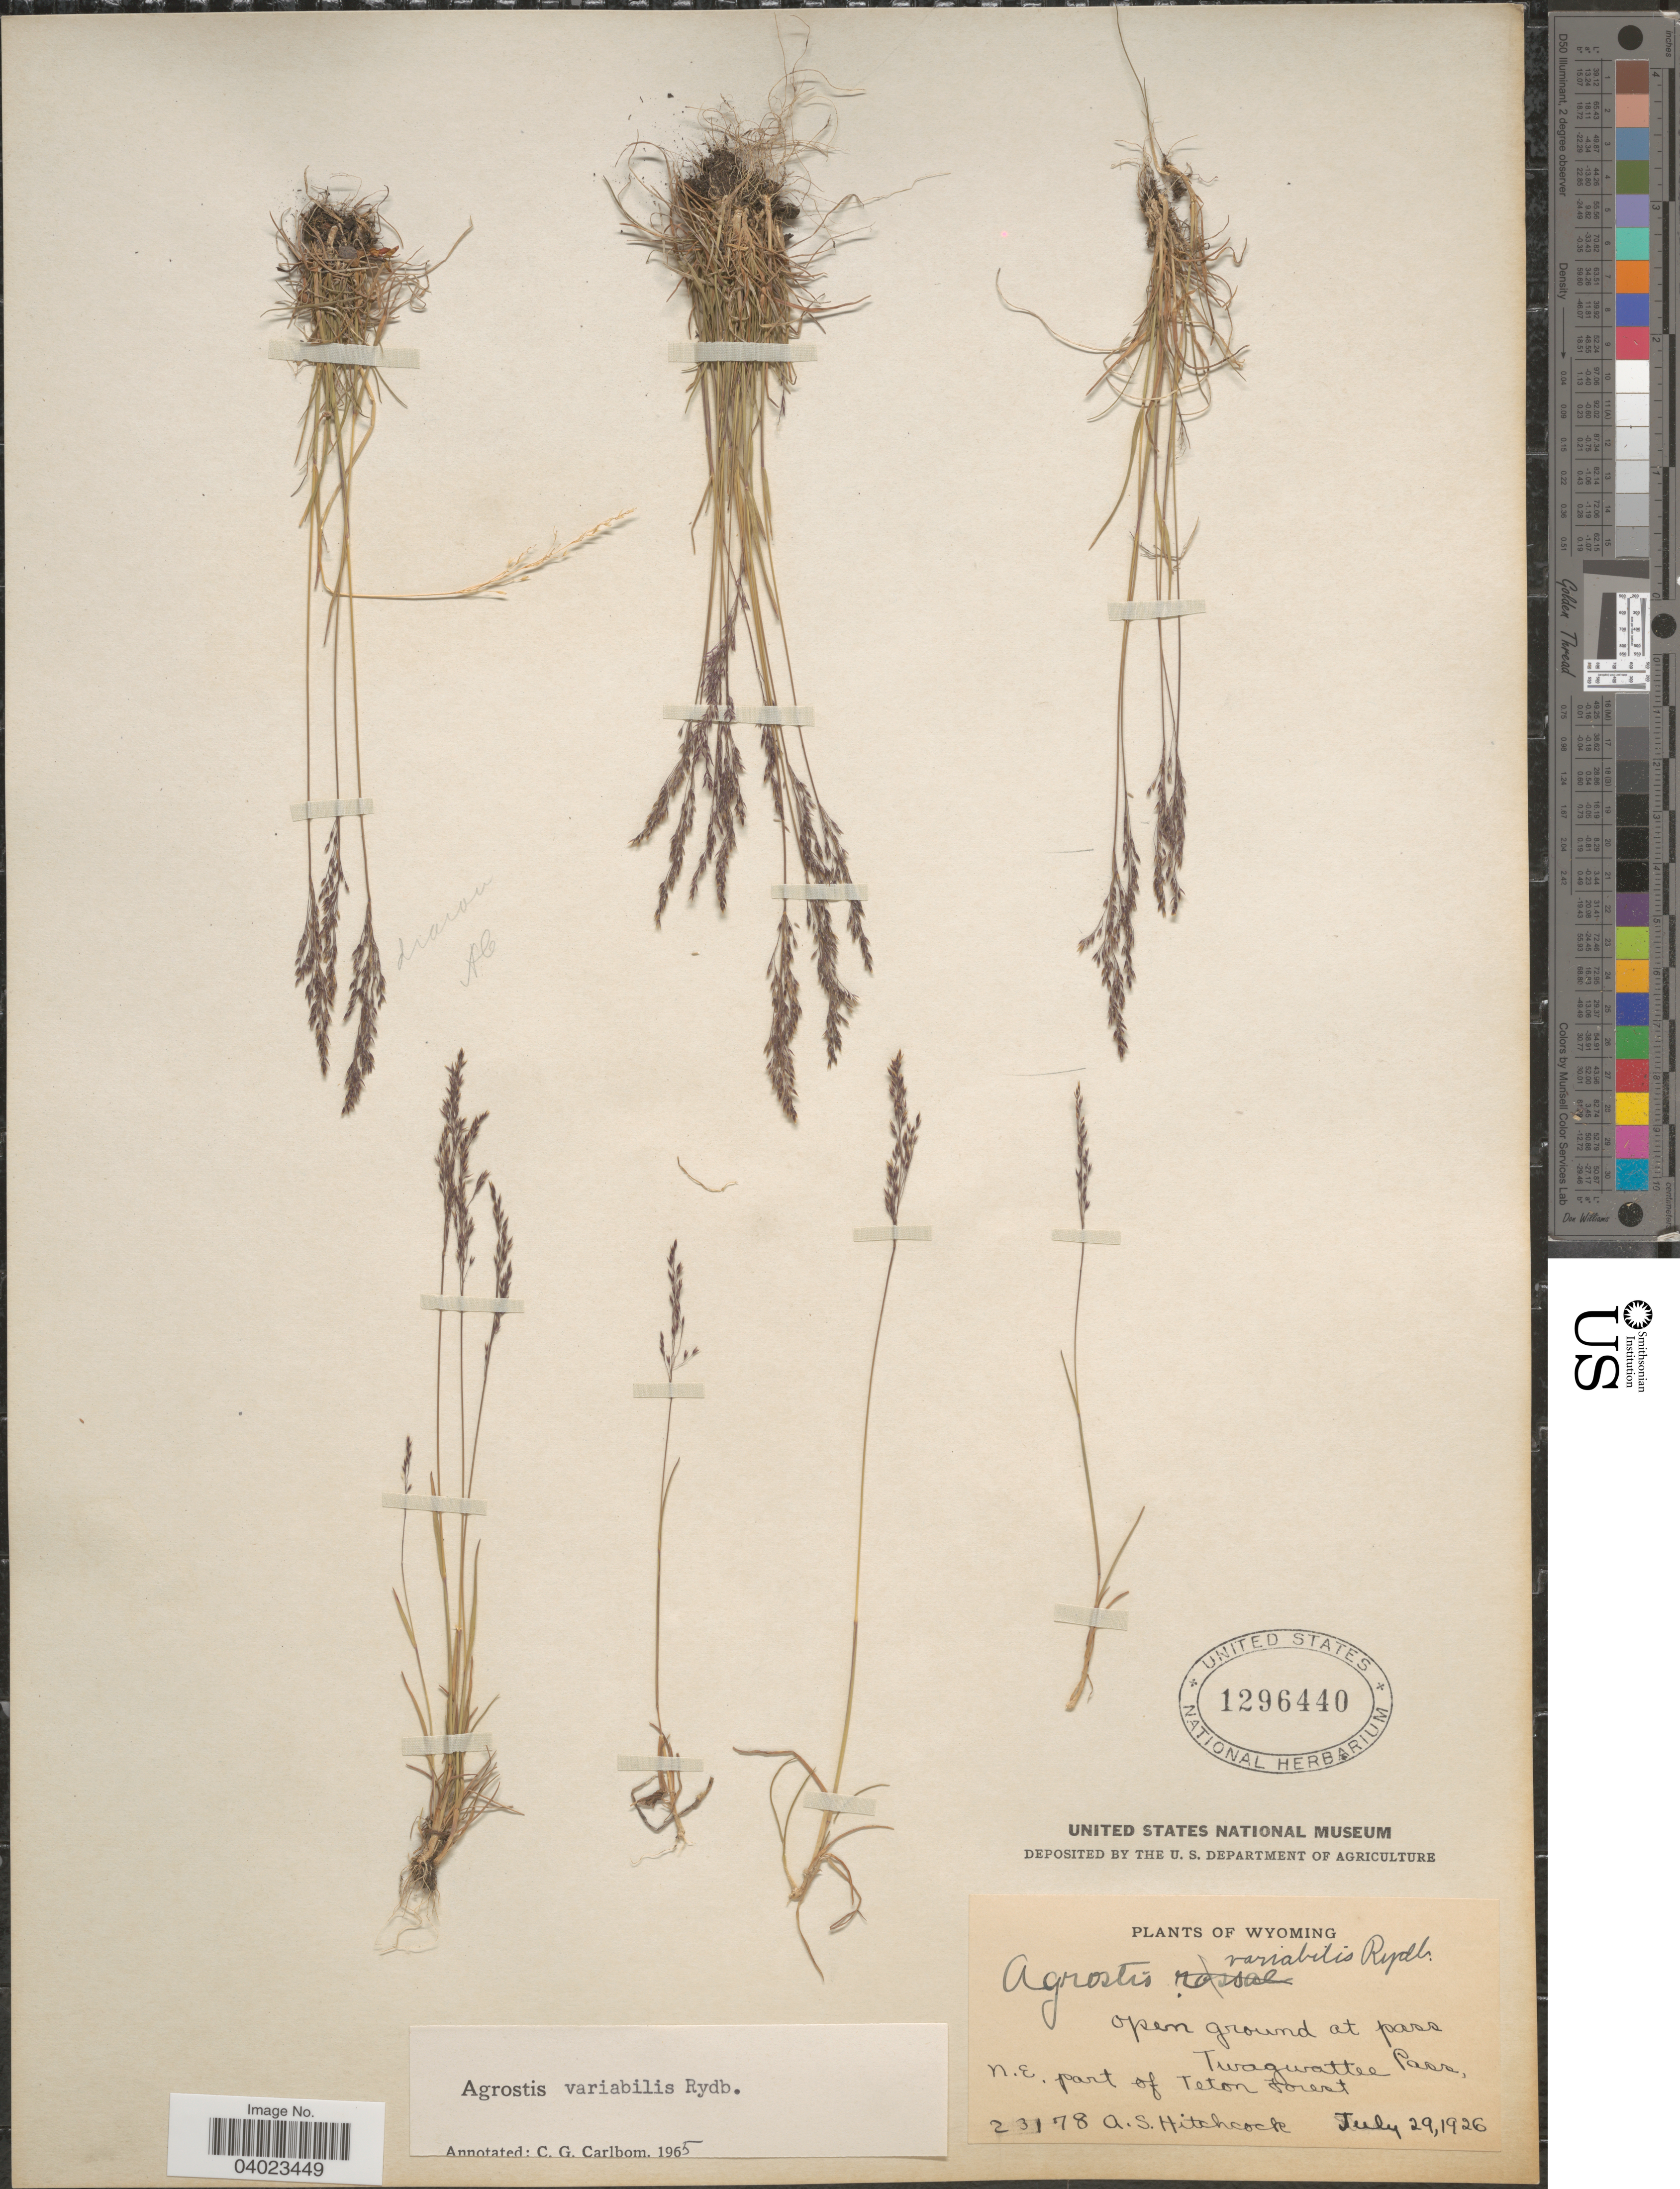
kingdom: Plantae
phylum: Tracheophyta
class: Liliopsida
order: Poales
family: Poaceae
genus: Agrostis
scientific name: Agrostis variabilis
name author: Rydb.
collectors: A. S. Hitchcock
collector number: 23178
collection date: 1926-07-29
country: United States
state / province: Wyoming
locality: Twagwattee Pass, N.E. part of Teton Forest.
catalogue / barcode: US 1296440